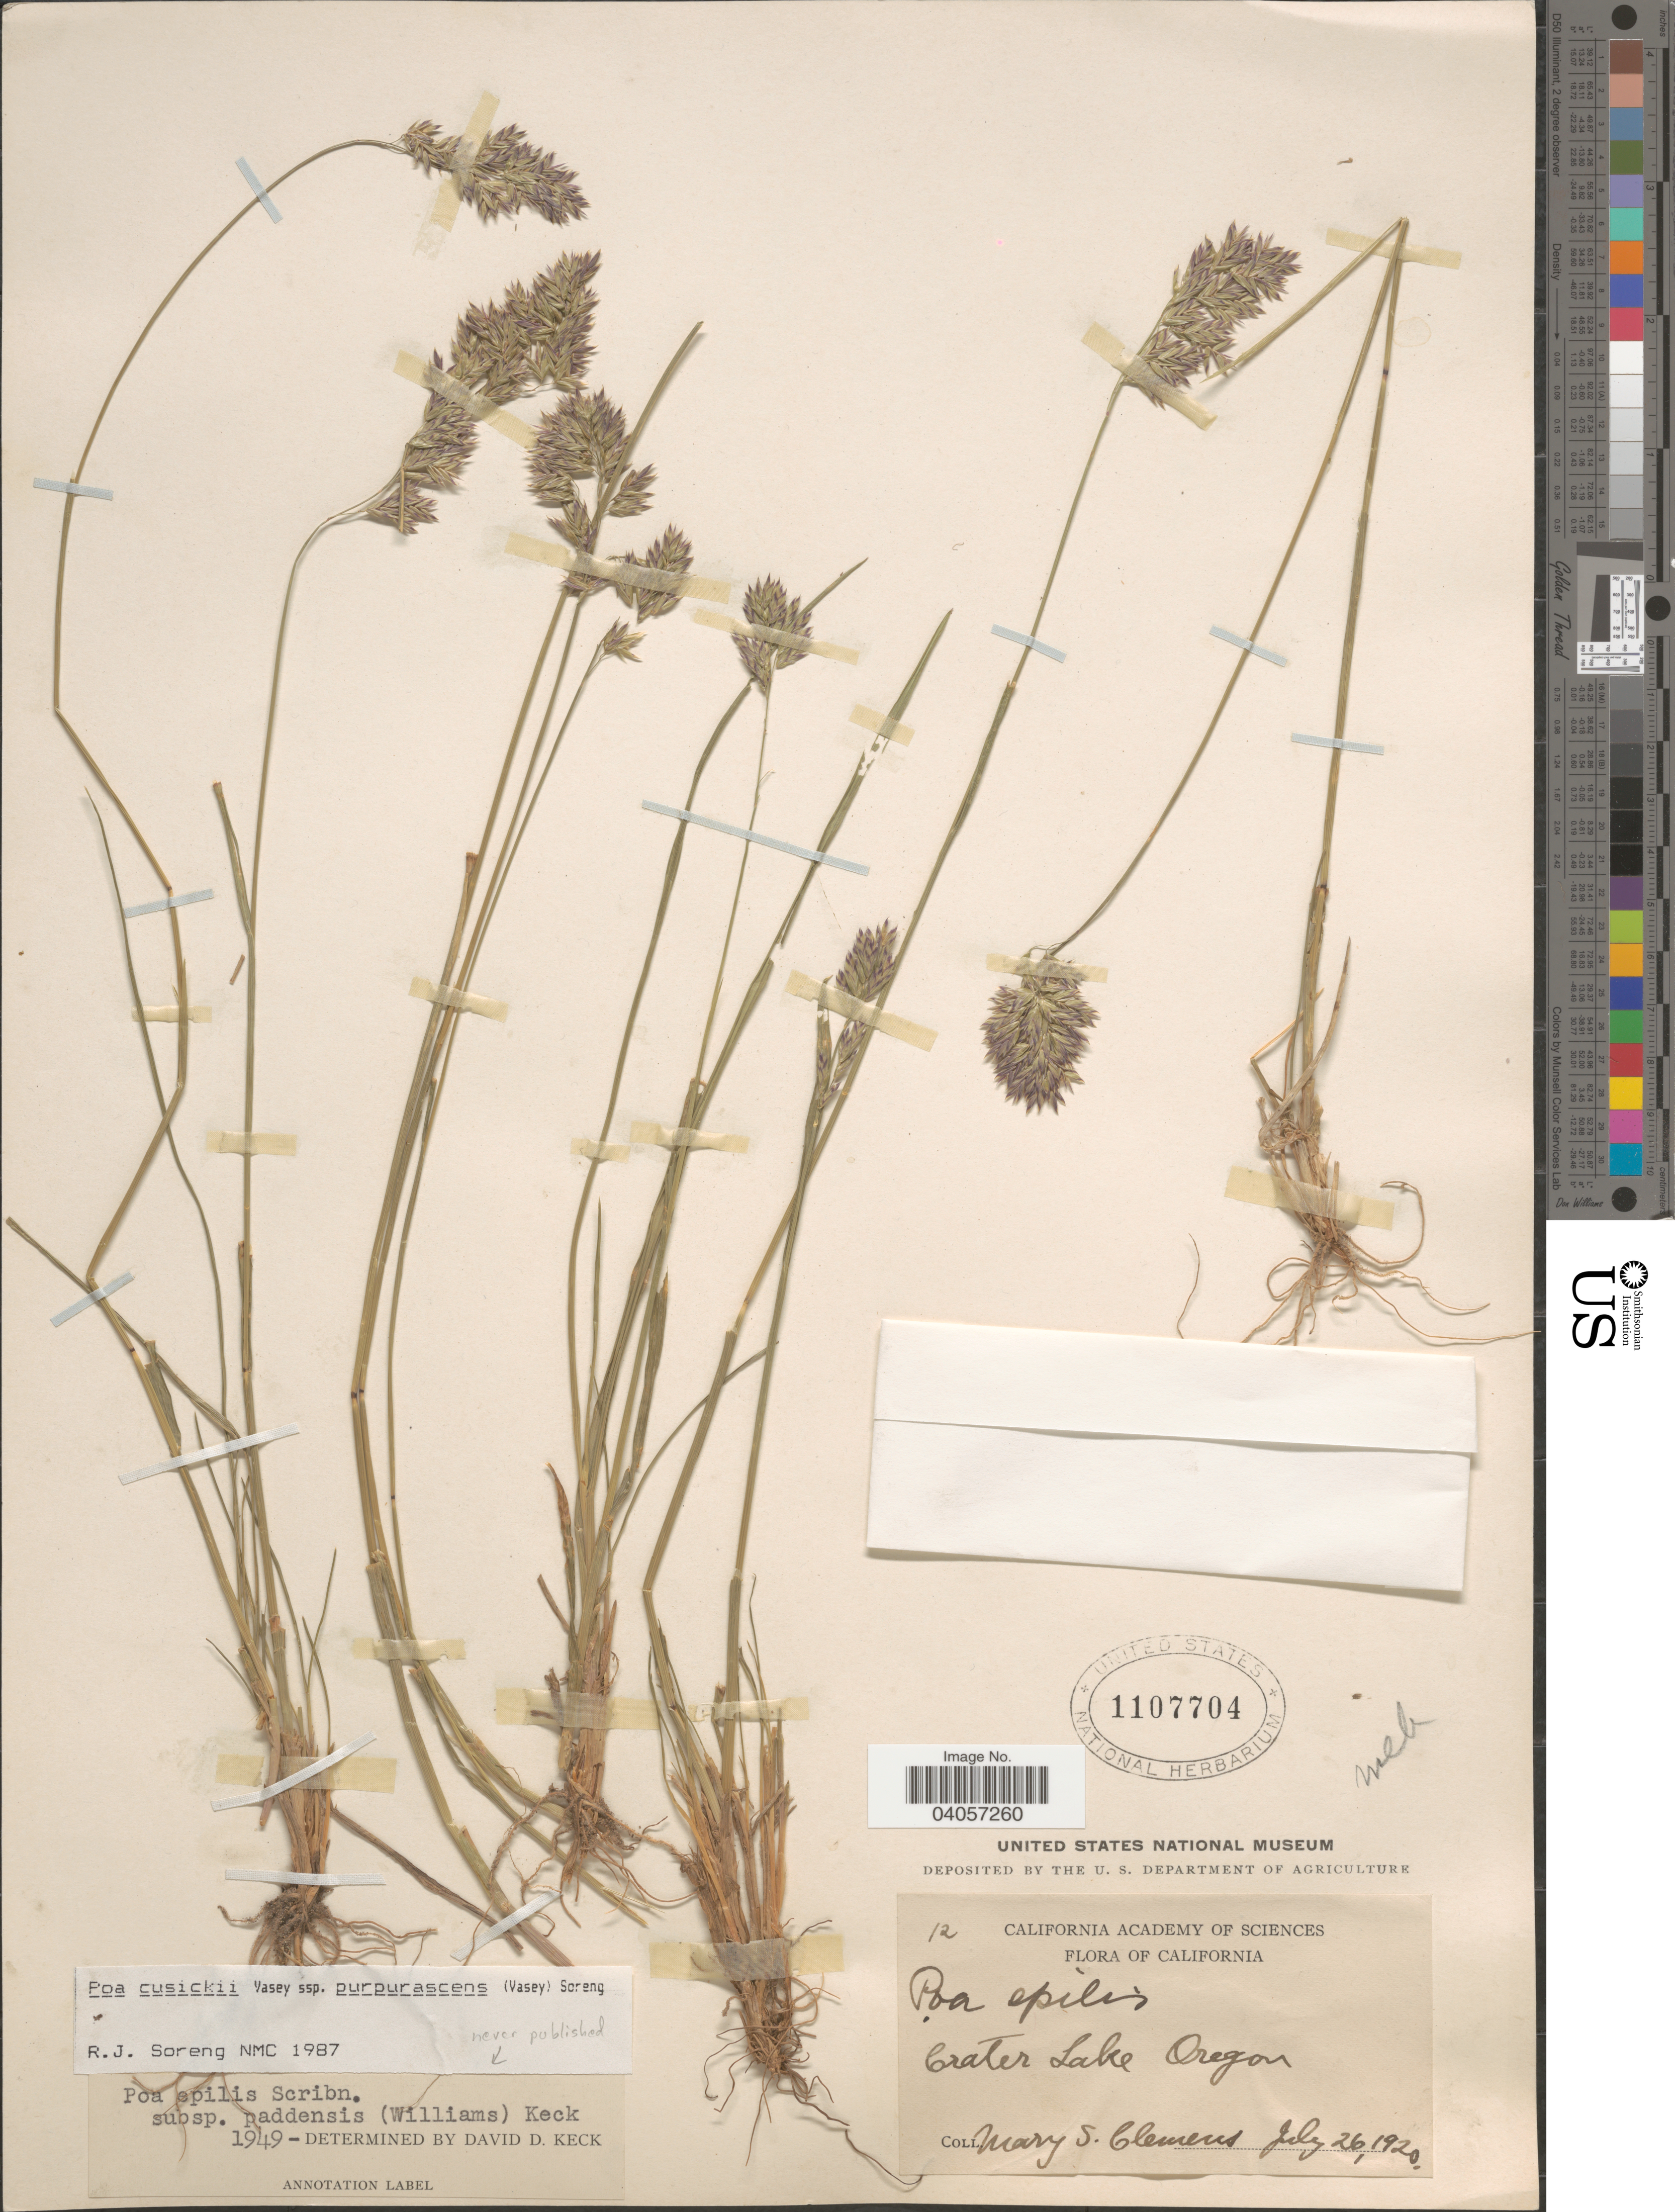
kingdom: Plantae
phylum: Tracheophyta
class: Liliopsida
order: Poales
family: Poaceae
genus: Poa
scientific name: Poa cusickii subsp. purpurascens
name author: (Vasey) Soreng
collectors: M. S. Clemens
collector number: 12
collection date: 1920-07-26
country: United States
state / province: Oregon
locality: Crater Lake.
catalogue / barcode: US 1107704